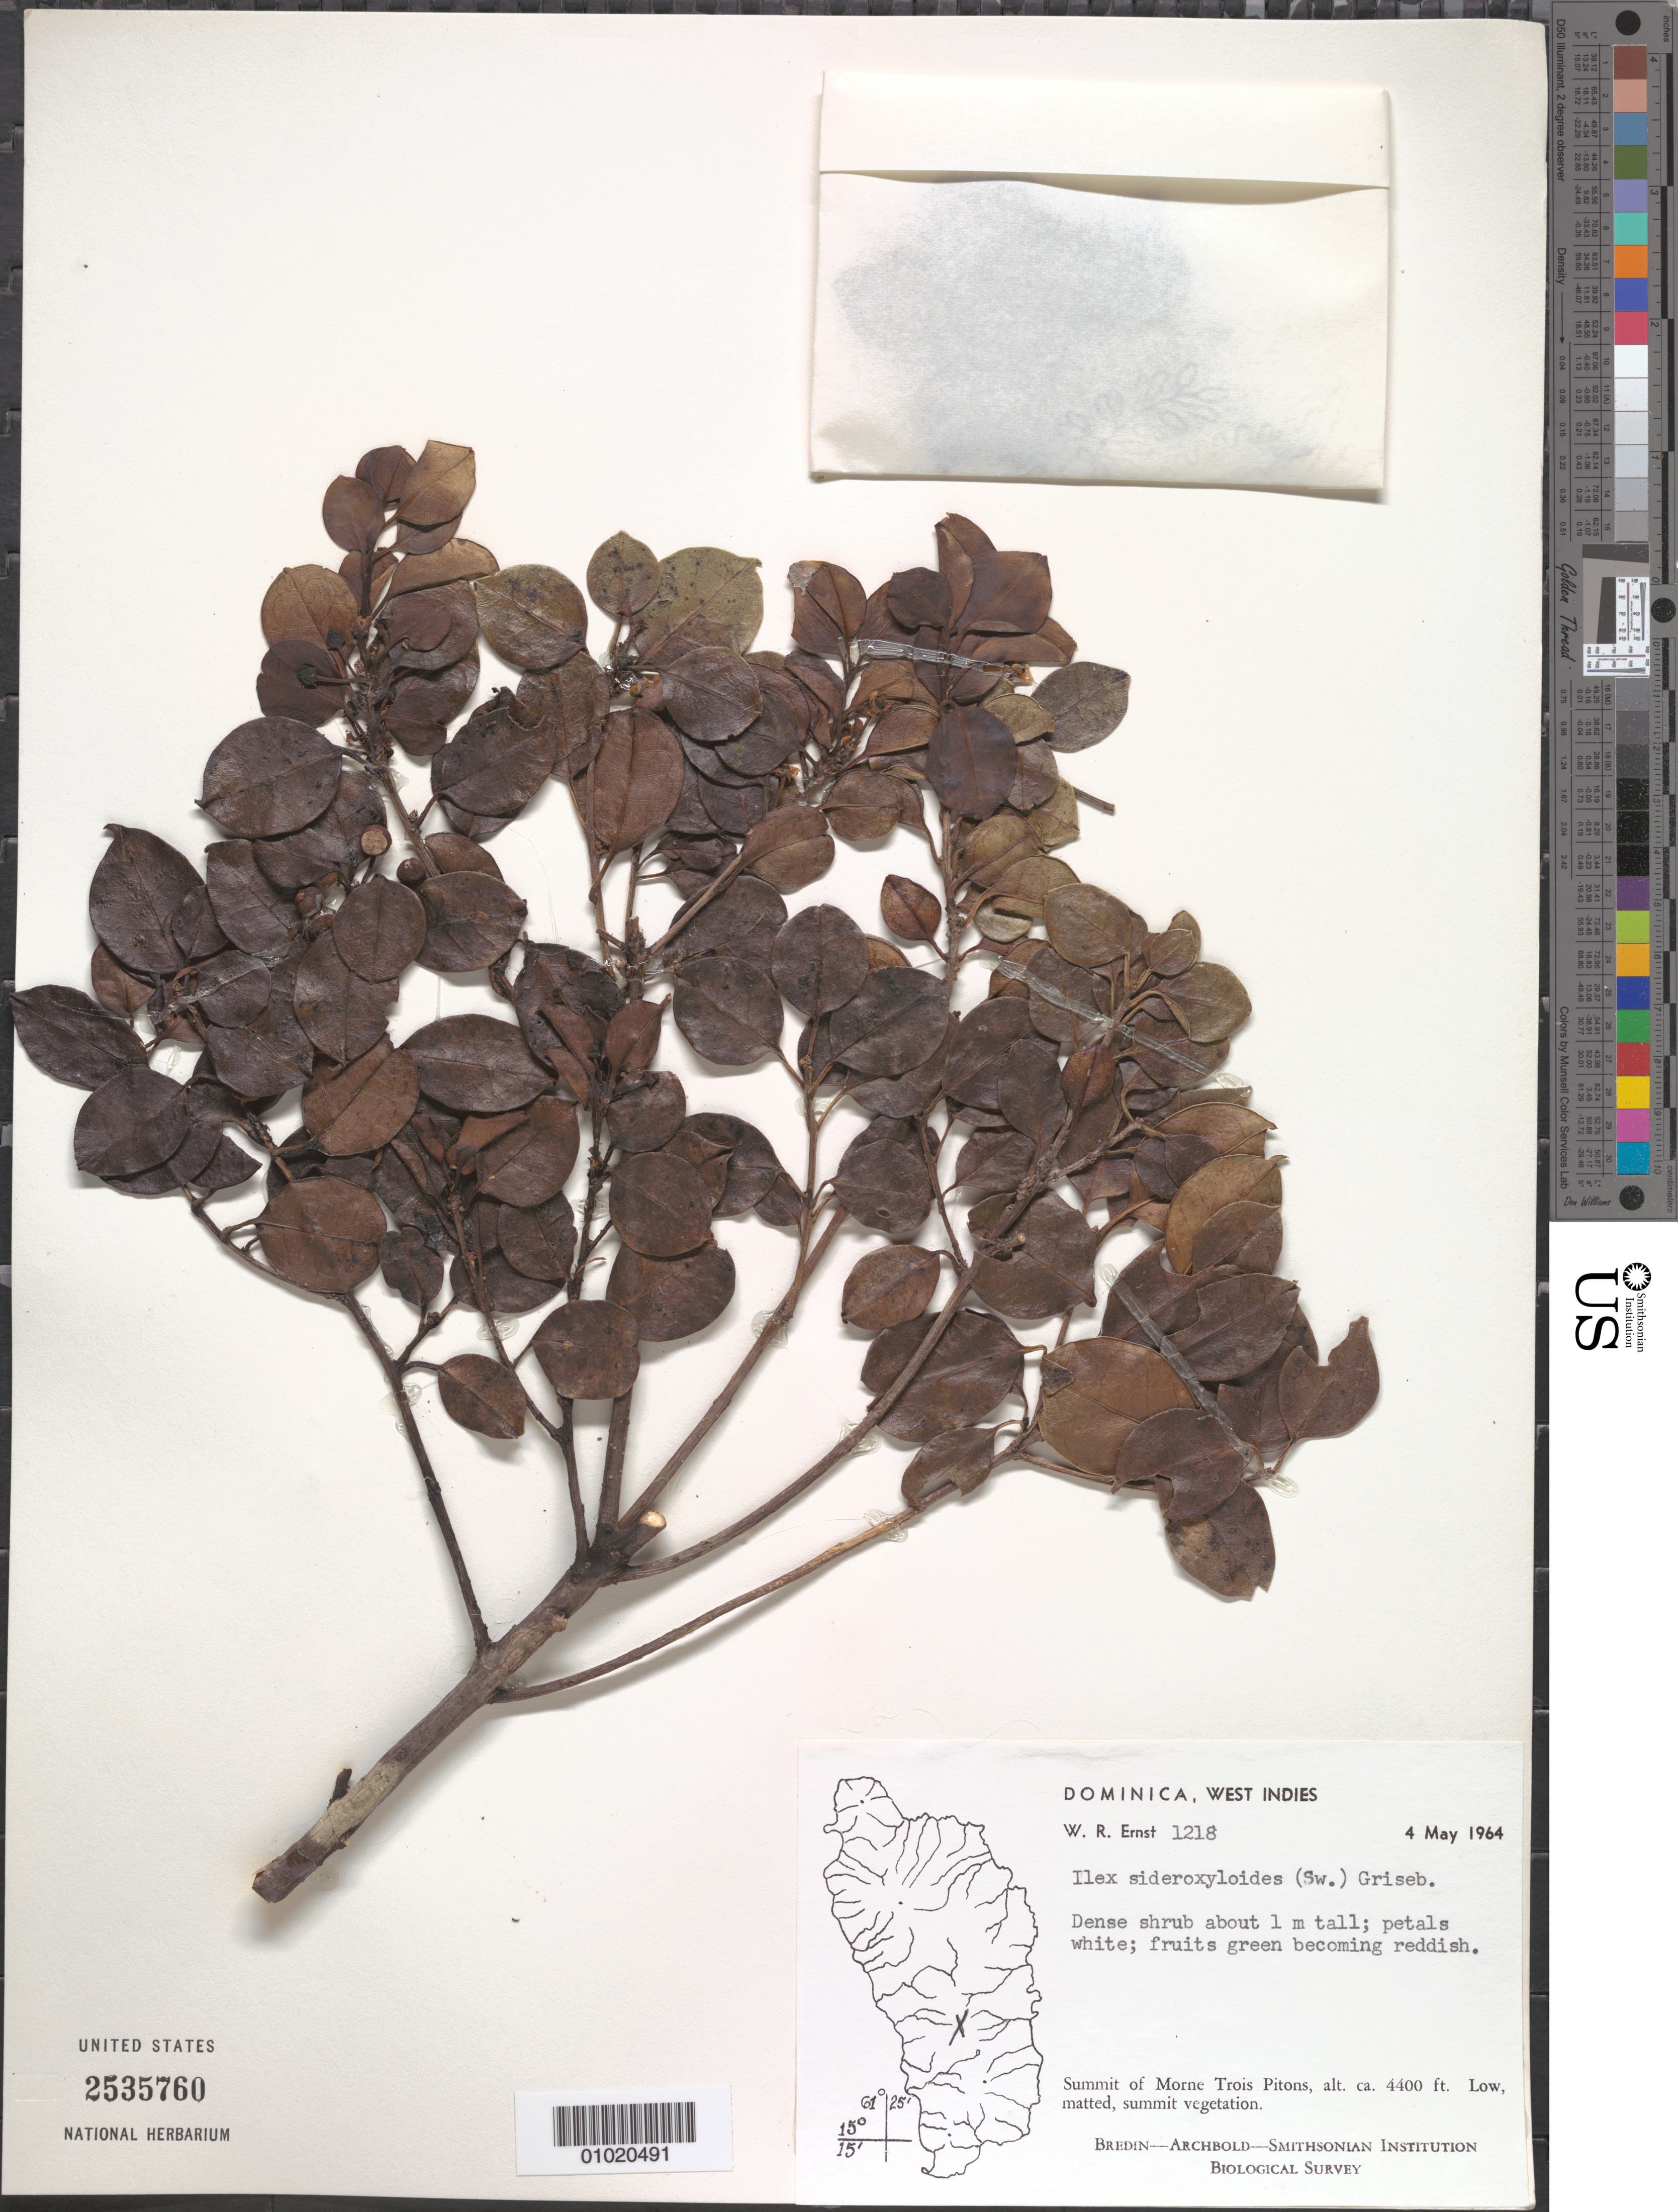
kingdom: Plantae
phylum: Tracheophyta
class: Magnoliopsida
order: Aquifoliales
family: Aquifoliaceae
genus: Ilex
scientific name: Ilex sideroxyloides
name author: (Sw.) Griseb.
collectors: W. R. Ernst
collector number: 1218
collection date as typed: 04 May 1964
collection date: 1964-05-04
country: Dominica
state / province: St. George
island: Dominica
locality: Summit of Morne Trois Pitons. Low, matted summit vegetation.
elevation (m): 1341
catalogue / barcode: US 2535760